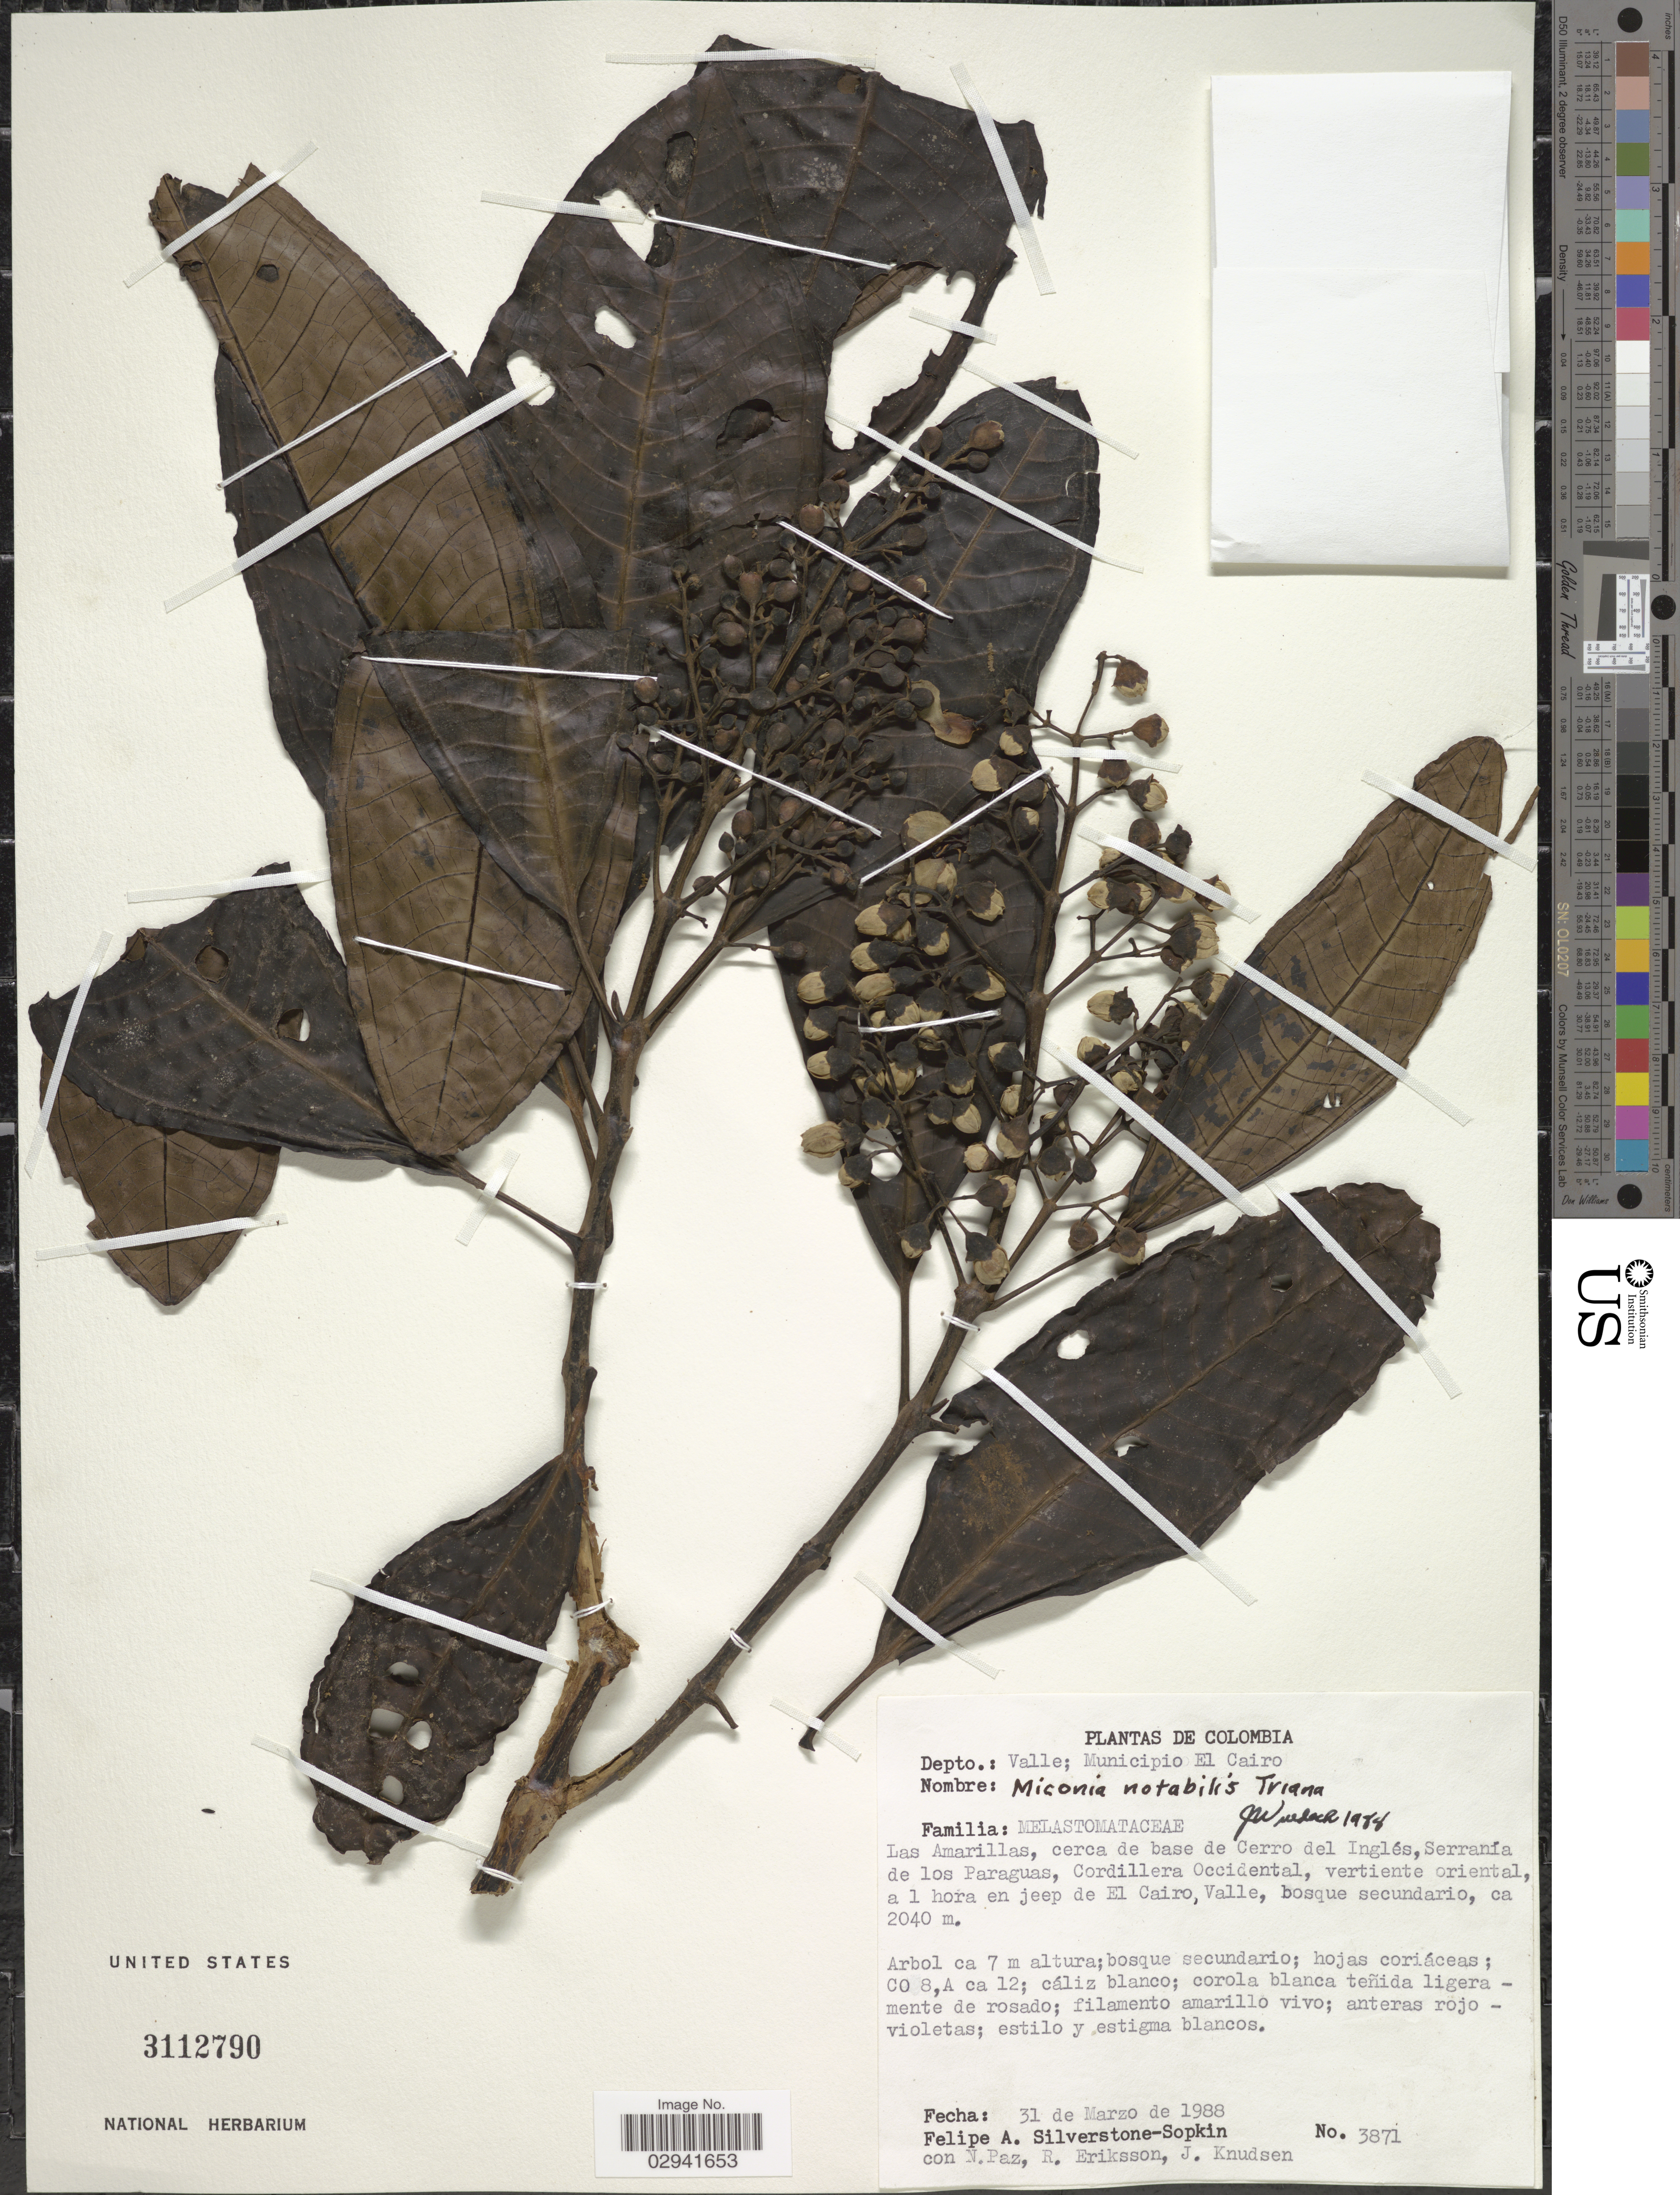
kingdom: Plantae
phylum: Tracheophyta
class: Magnoliopsida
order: Myrtales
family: Melastomataceae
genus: Miconia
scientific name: Miconia notabilis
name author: Triana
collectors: P. A. Silverstone-Sopkin, N. Paz, R. Eriksson & J. Knudsen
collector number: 3871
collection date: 1988-03-31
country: Colombia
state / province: Valle del Cauca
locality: Depto. Valle; Municipio El Cairo. Las Amarillas, cerca de base de Cerro del Inglés, Serranía de los Paraguas, Cordillera Occidental, vertiente oriental, a 1 hora en jeep de El Cairo, Valle.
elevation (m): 2040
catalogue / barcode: US 3112790